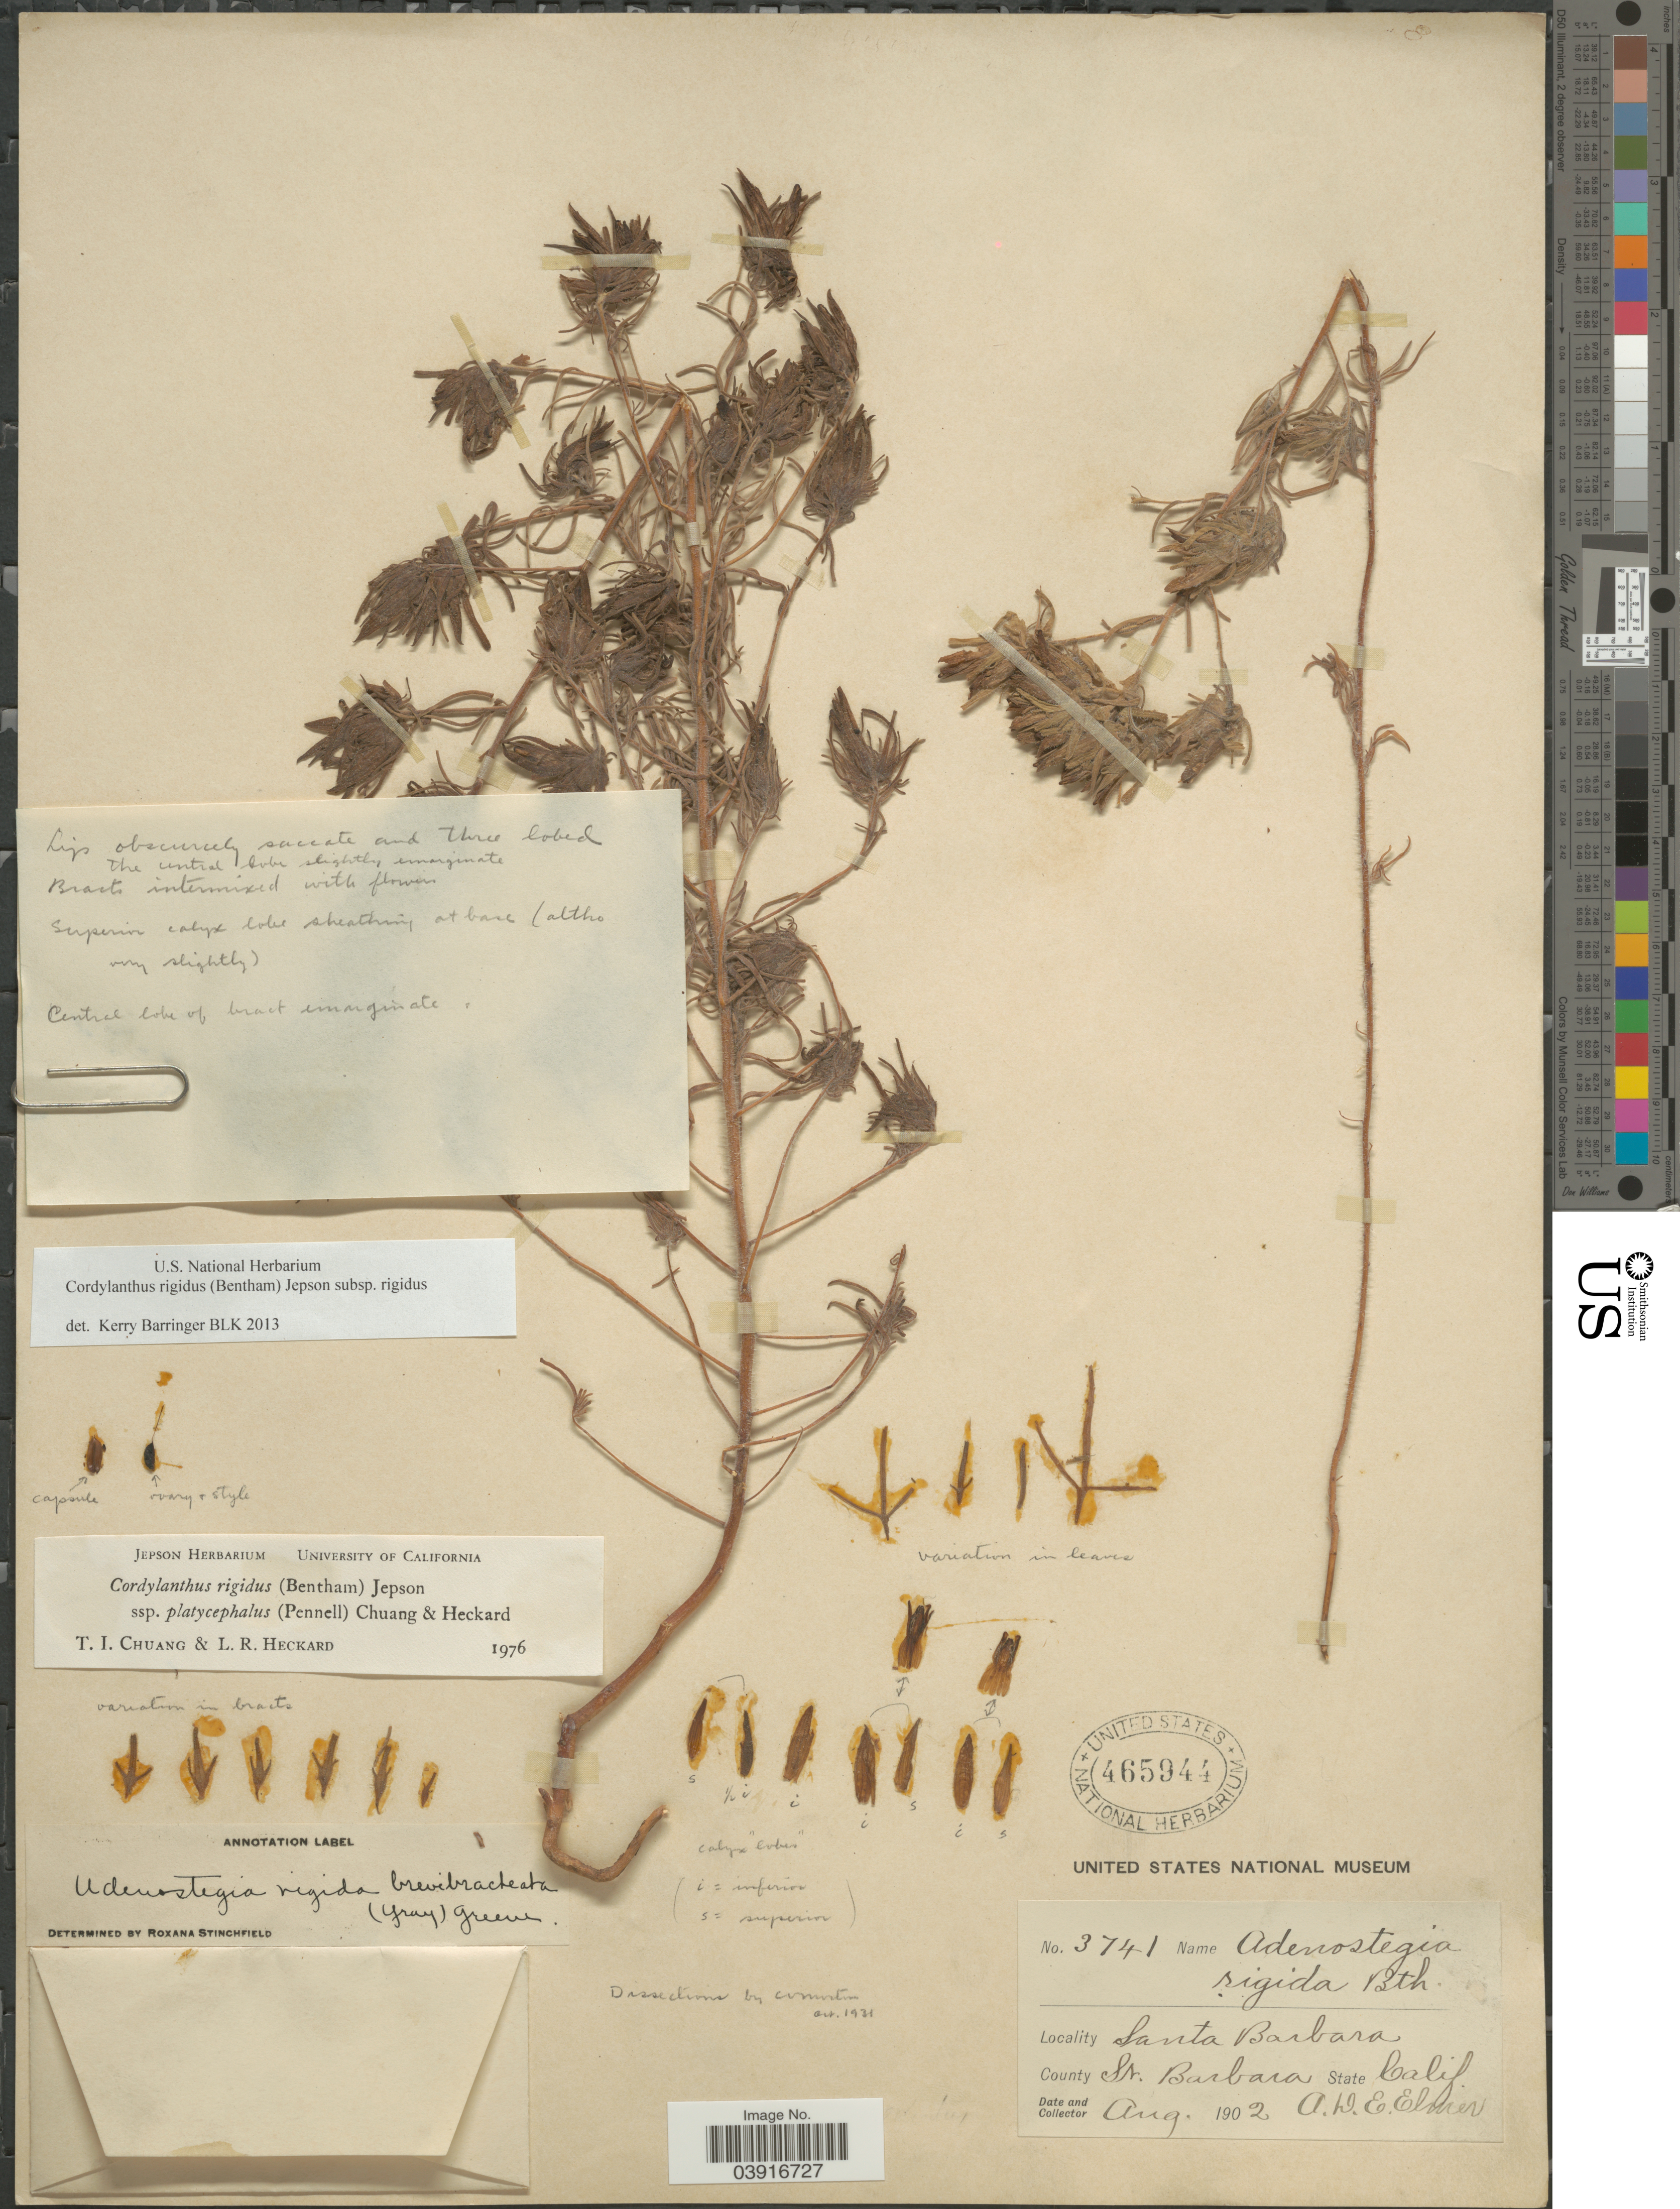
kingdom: Plantae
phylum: Tracheophyta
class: Magnoliopsida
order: Lamiales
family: Orobanchaceae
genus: Cordylanthus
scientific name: Cordylanthus rigidus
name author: (Benth.) Jeps.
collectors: A. D. E. Elmer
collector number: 3741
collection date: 1902-08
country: United States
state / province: California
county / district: Santa Barbara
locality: Santa Barbara. County St. Barbara.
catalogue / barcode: US 465944